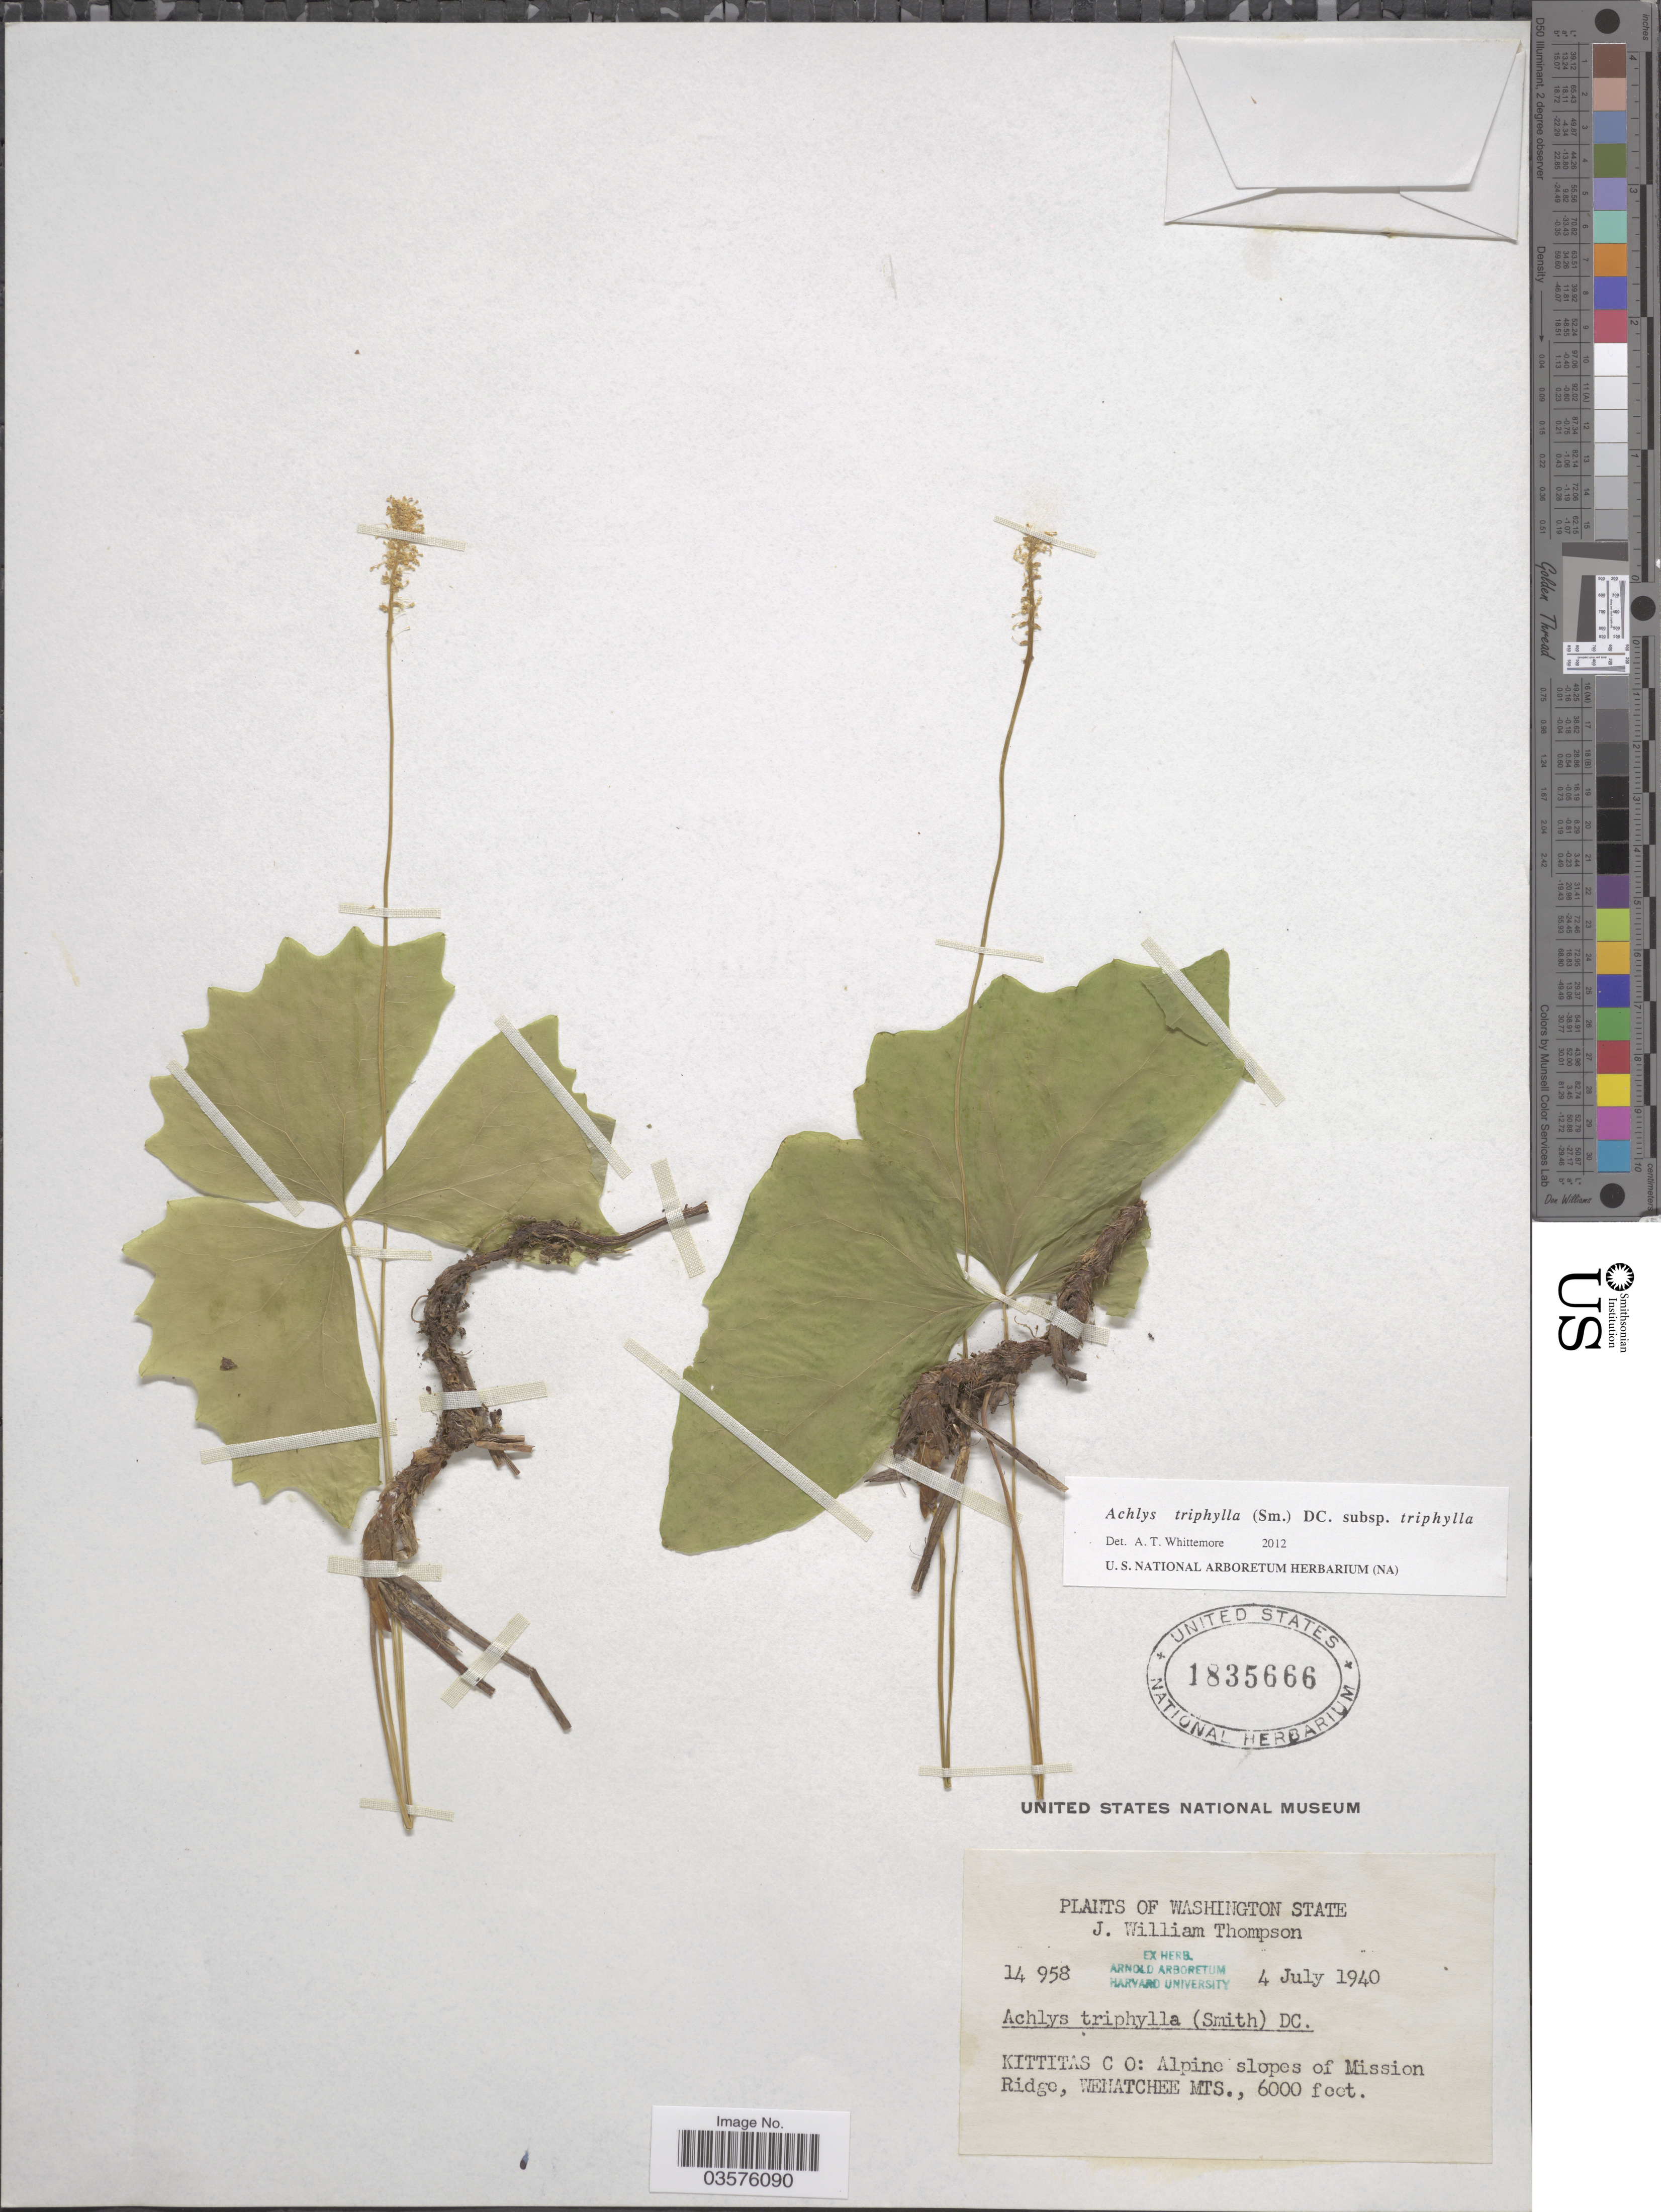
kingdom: Plantae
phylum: Tracheophyta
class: Magnoliopsida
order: Ranunculales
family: Berberidaceae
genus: Achlys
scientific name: Achlys triphylla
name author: (Sm.) DC.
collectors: J. W. Thompson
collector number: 14958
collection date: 1940-07-04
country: United States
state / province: Washington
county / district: Kittitas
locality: Kittitas Co: Alpine slopes of Mission Ridge, Wenatchee Mts.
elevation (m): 1829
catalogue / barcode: US 1835666